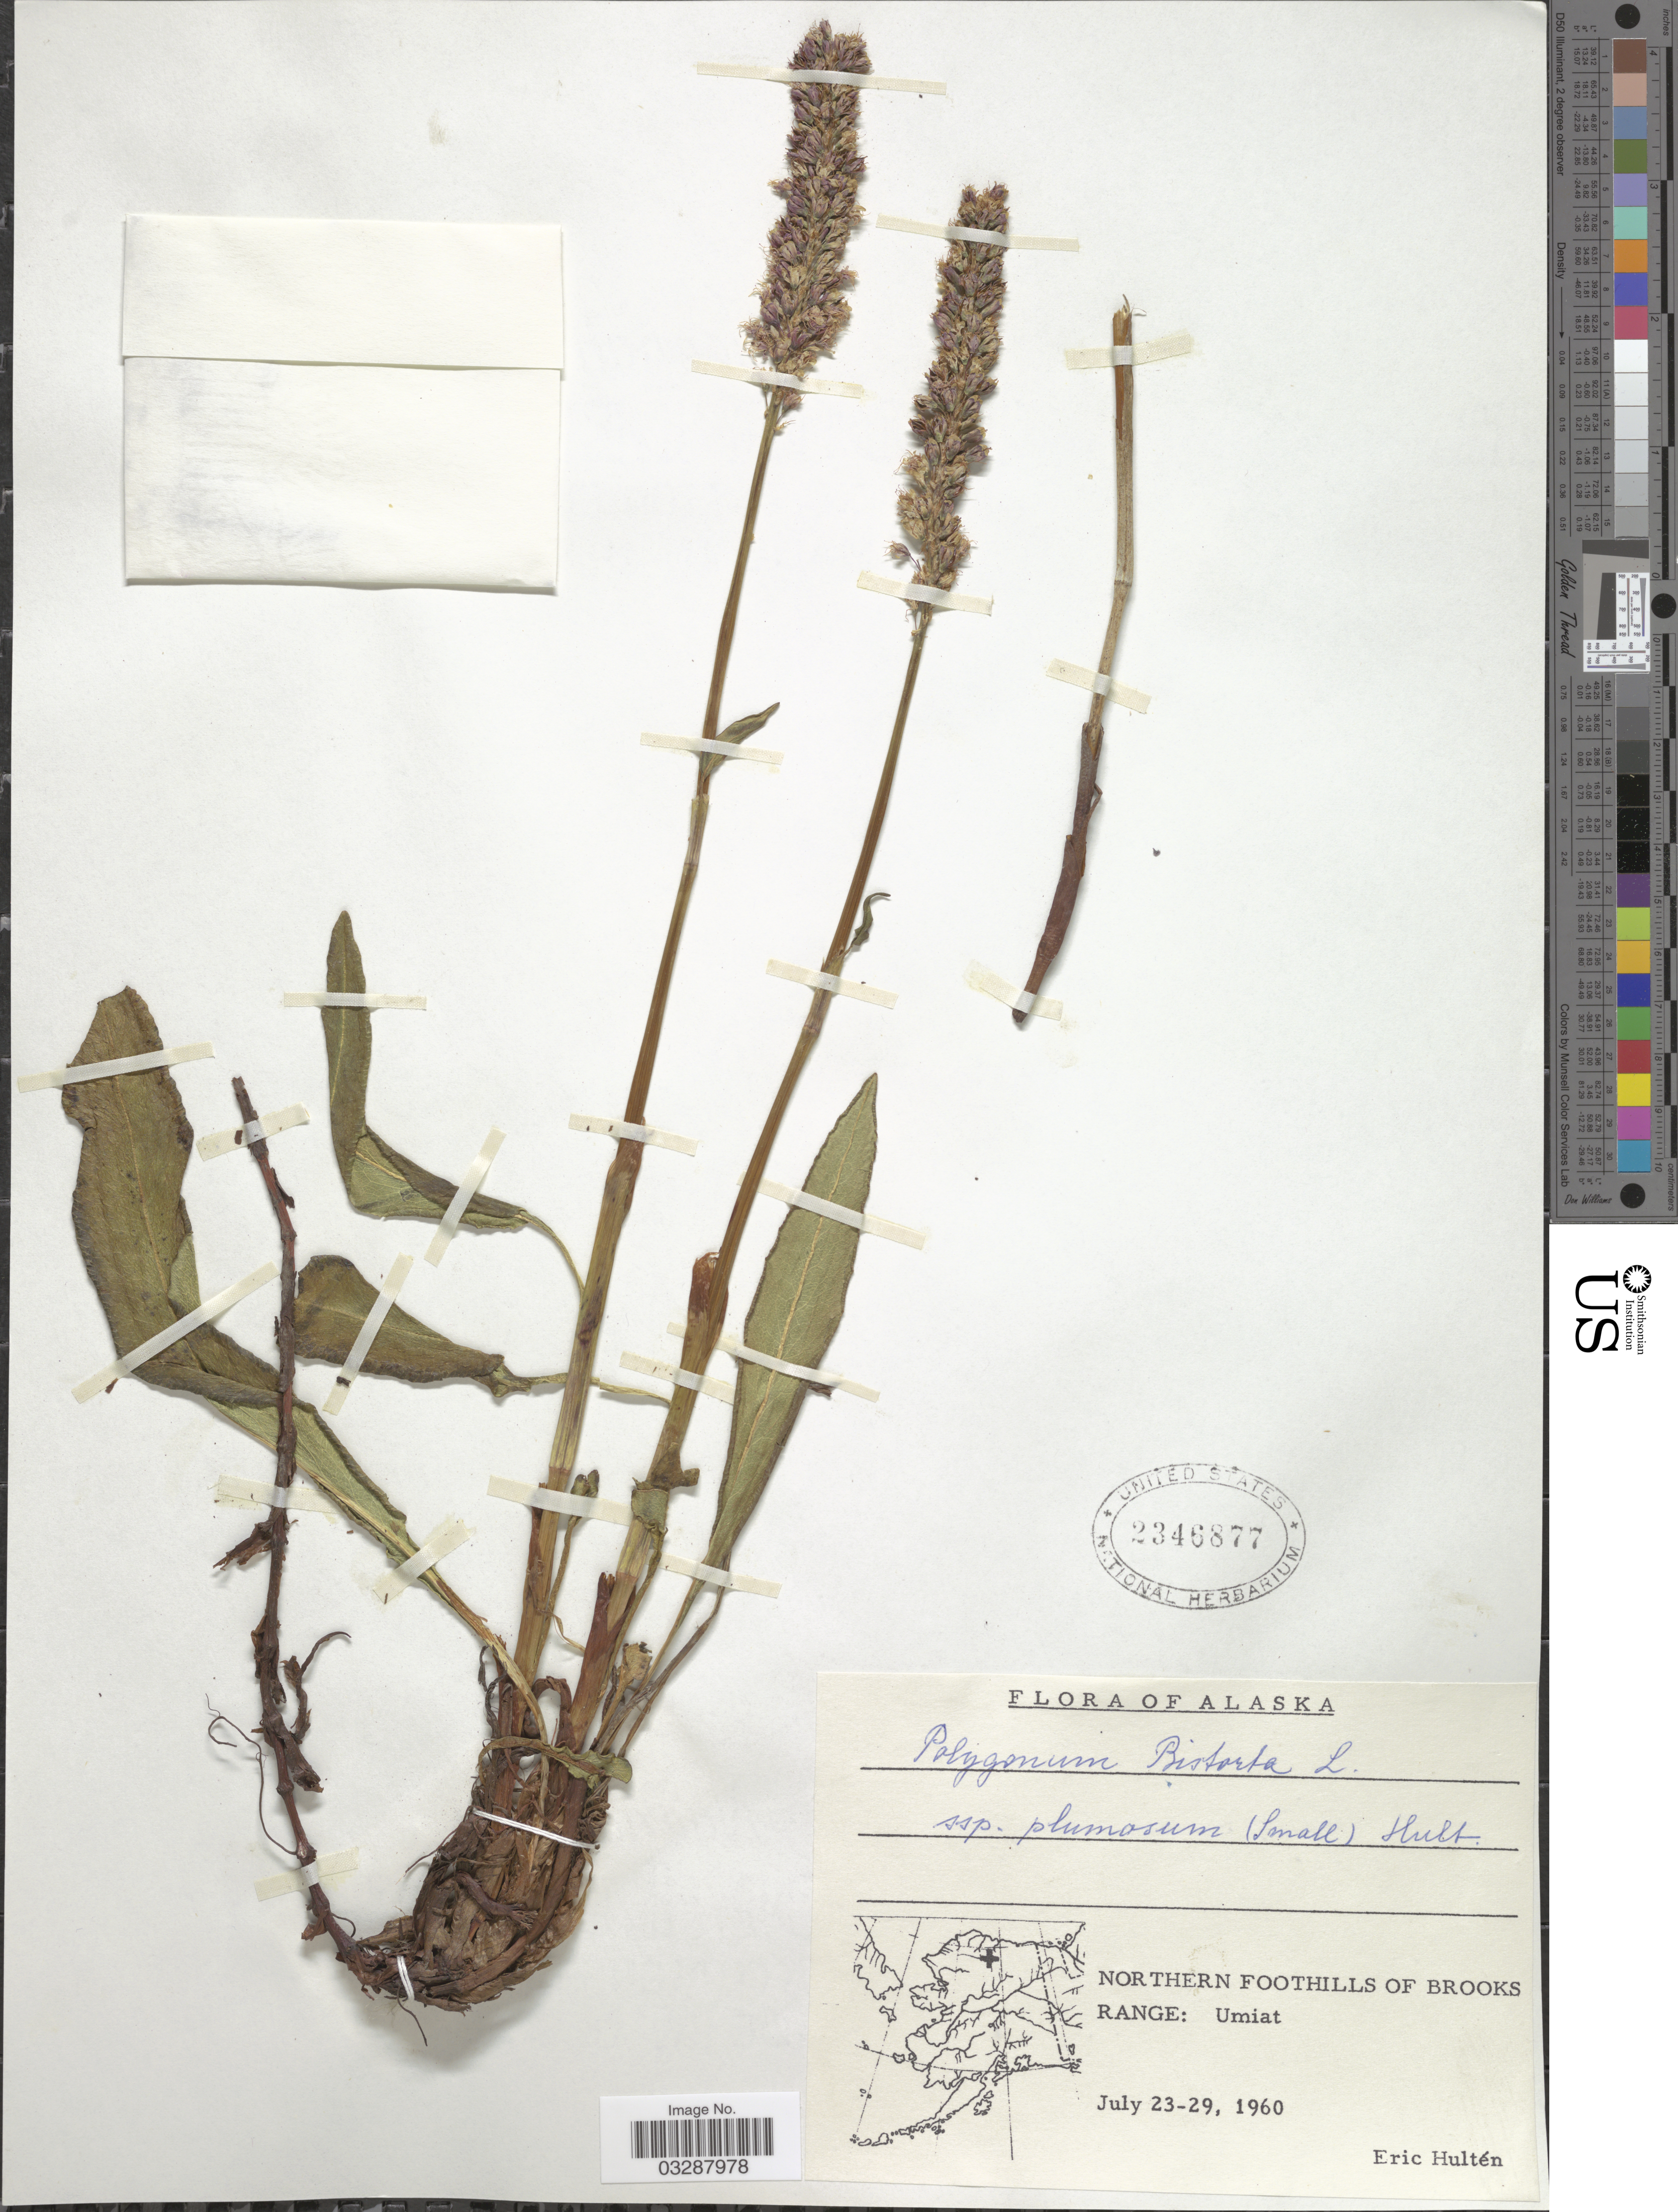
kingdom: Plantae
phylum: Tracheophyta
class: Magnoliopsida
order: Caryophyllales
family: Polygonaceae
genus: Bistorta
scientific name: Bistorta plumosa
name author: (Small) Greene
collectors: E. G. Hultén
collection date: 1960-07-23/1960-07-29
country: United States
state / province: Alaska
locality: Northern Foothills of Brooks Range: Umiat.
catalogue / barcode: US 2346877